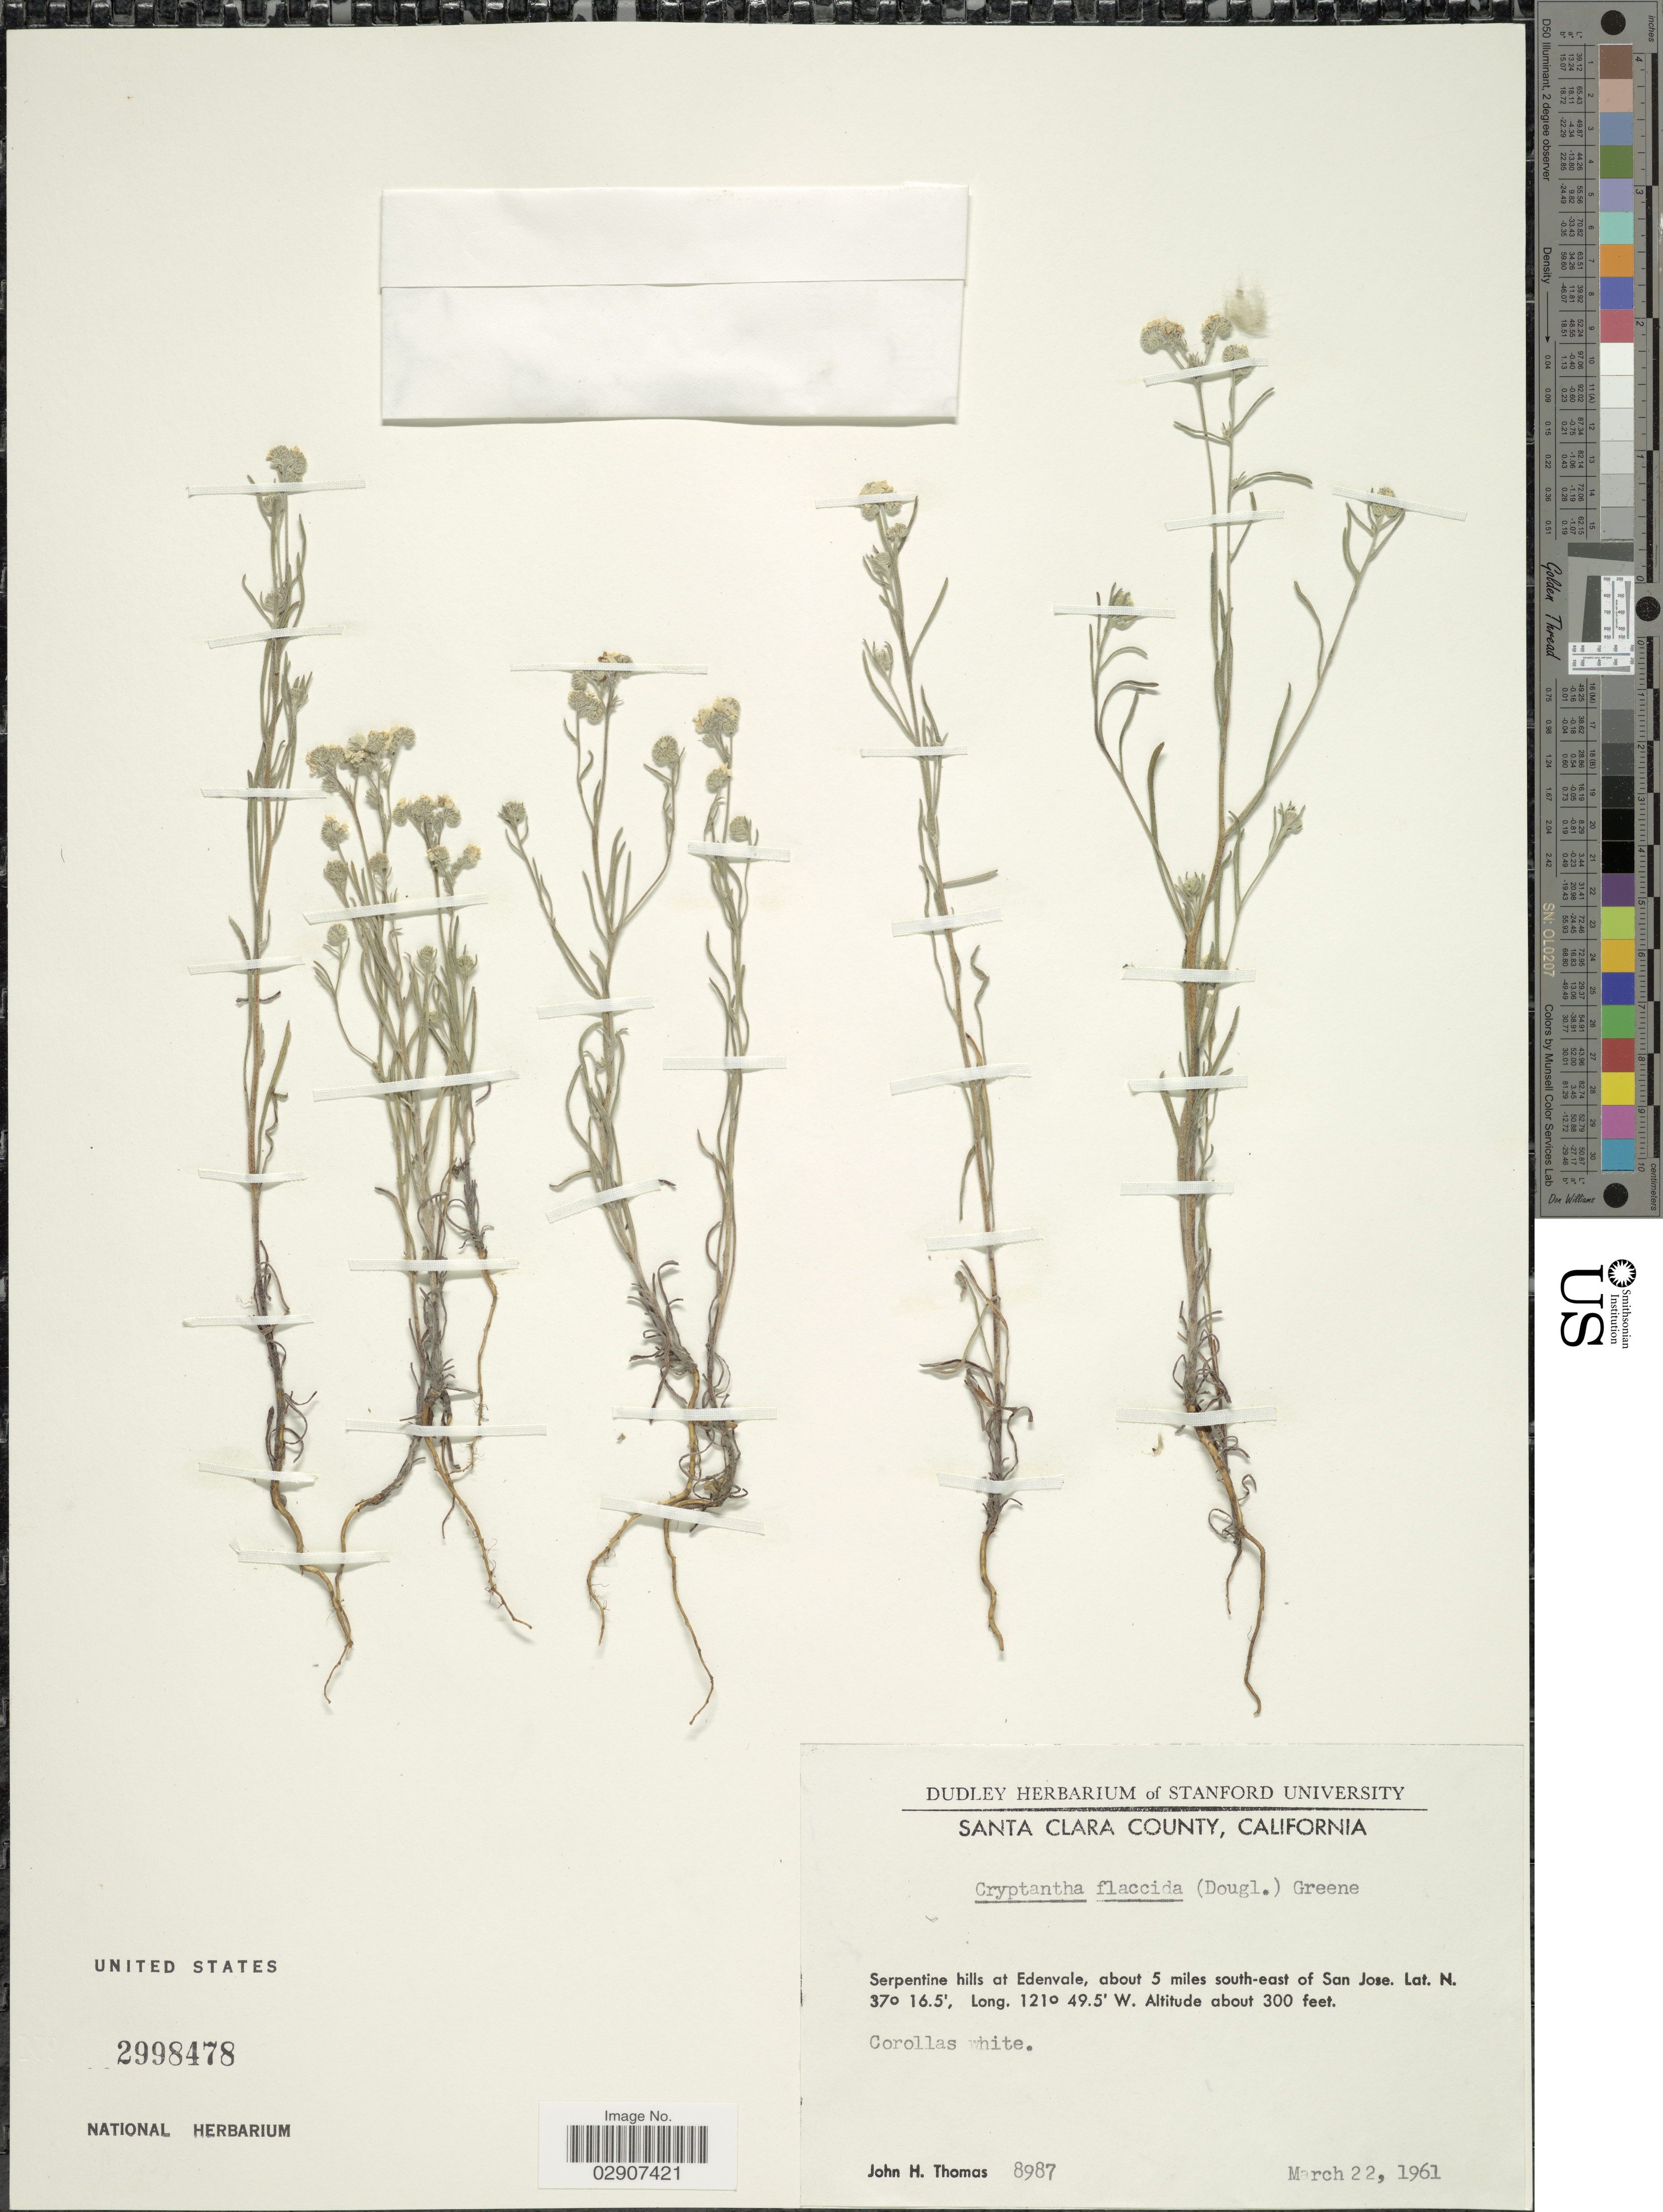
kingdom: Plantae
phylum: Tracheophyta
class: Magnoliopsida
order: Boraginales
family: Boraginaceae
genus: Cryptantha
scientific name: Cryptantha flaccida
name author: (Douglas ex Lehm.) Greene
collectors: J. H. Thomas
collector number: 8987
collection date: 1961-03-22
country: United States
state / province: California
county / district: Santa Clara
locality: Santa Clara County, Serpentine hills at Edenvale, about 5 miles south-east of San Jose.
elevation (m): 91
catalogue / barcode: US 2998478